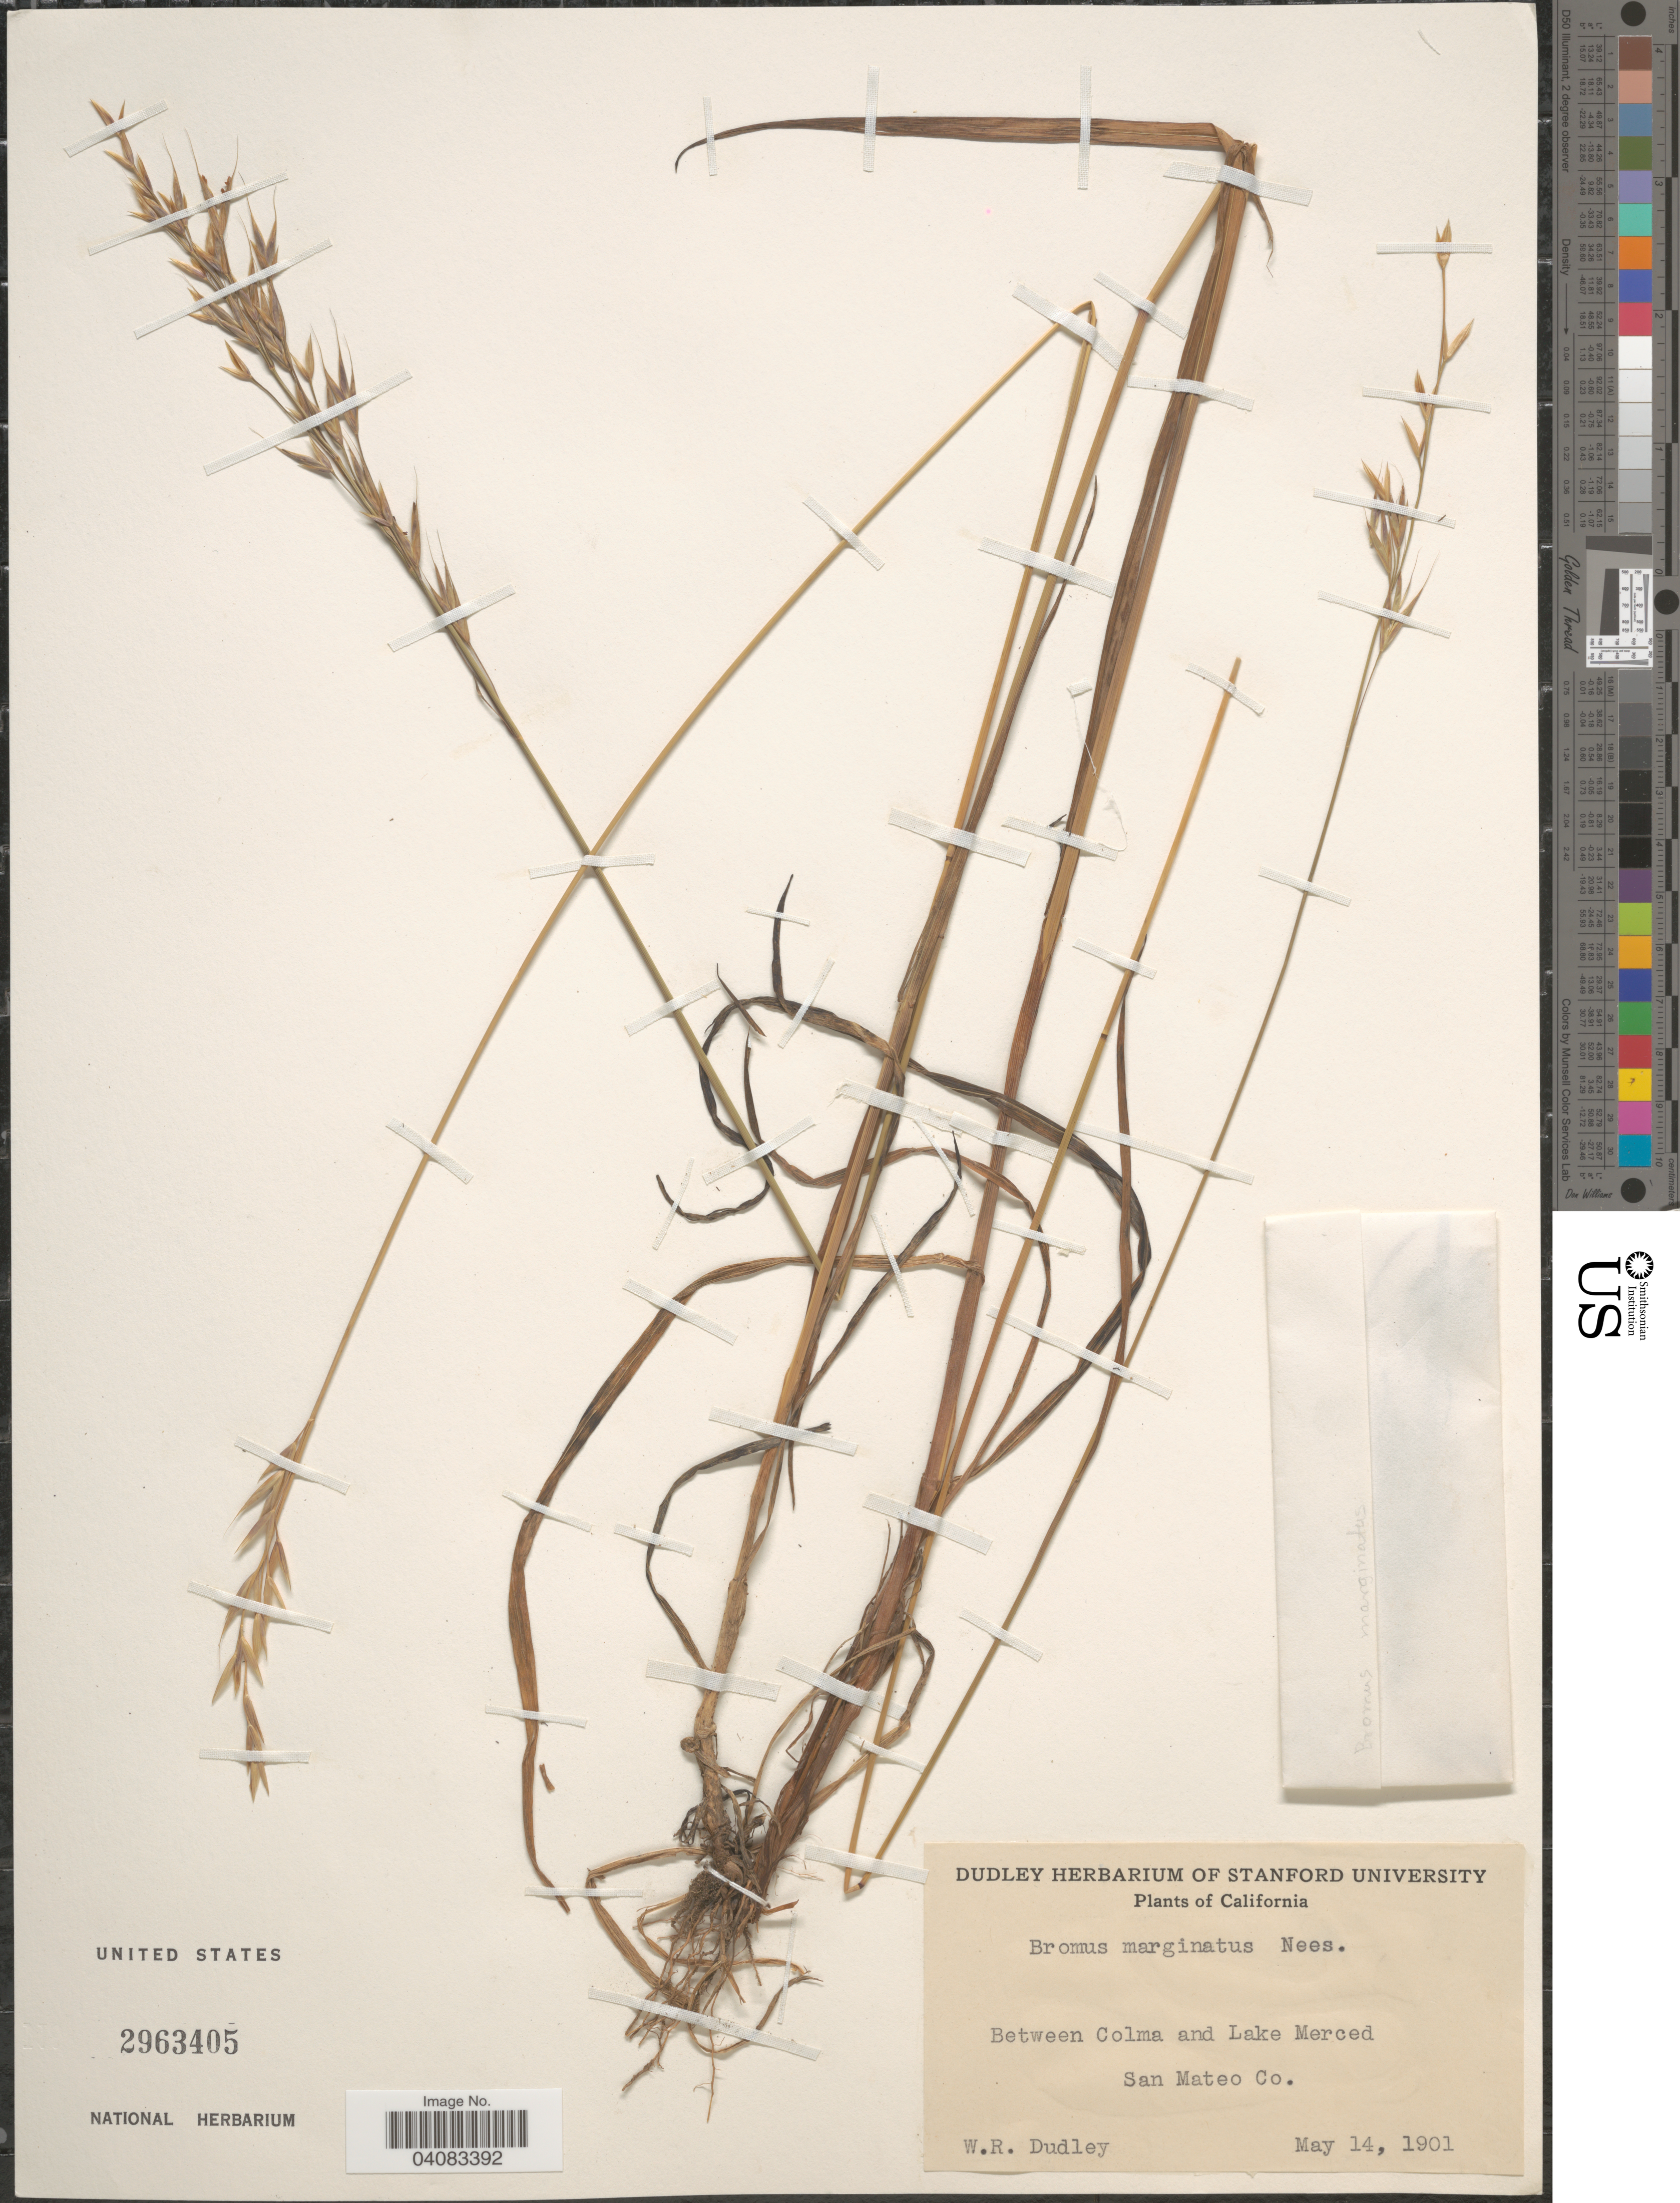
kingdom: Plantae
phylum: Tracheophyta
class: Liliopsida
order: Poales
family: Poaceae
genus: Bromus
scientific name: Bromus marginatus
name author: Nees ex Steud.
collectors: W. Dudley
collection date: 1901-05-14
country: United States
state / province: California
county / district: San Mateo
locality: Between Colma and Lake Merced, San Mateo Co.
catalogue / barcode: US 2963405